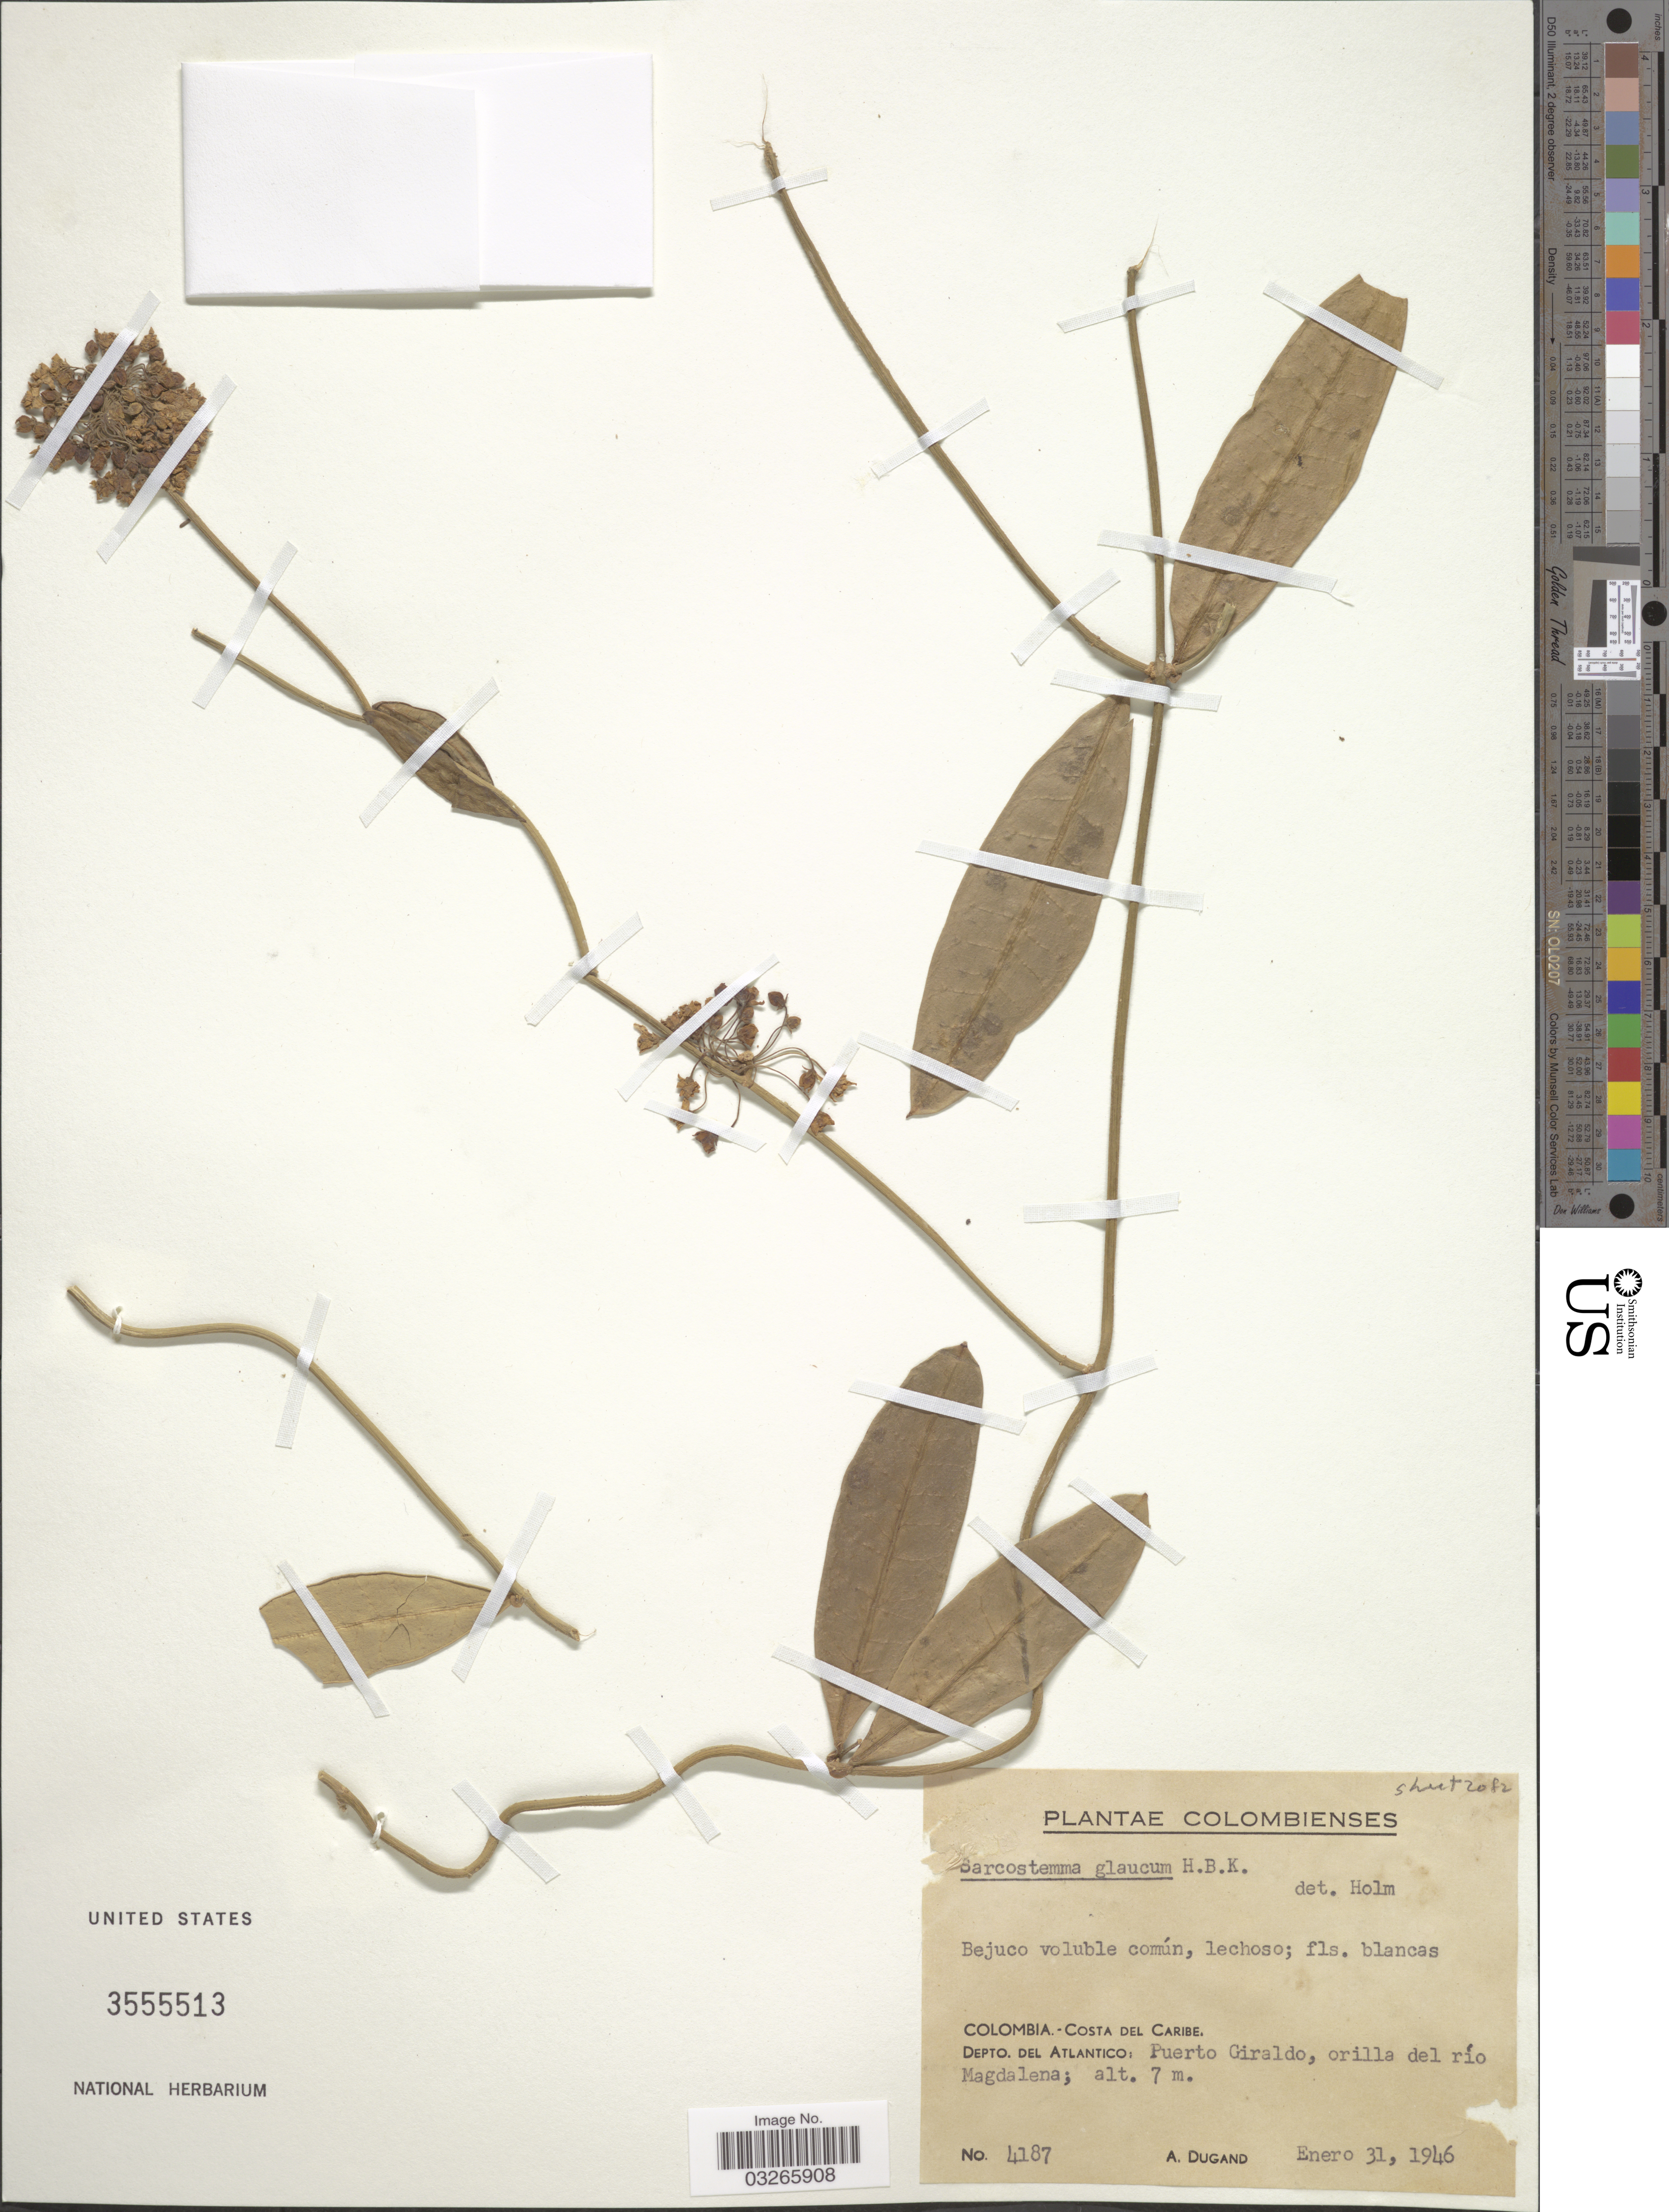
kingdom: Plantae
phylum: Tracheophyta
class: Magnoliopsida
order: Gentianales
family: Apocynaceae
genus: Sarcostemma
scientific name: Sarcostemma glaucum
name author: Kunth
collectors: A. Dugand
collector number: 4187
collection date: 1946-01-31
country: Colombia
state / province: Atlántico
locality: Costa del Caribe. Depto. del Atlantico: Puerto Giraldo, orilla del río Magdalena.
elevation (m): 7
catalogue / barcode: US 3555513